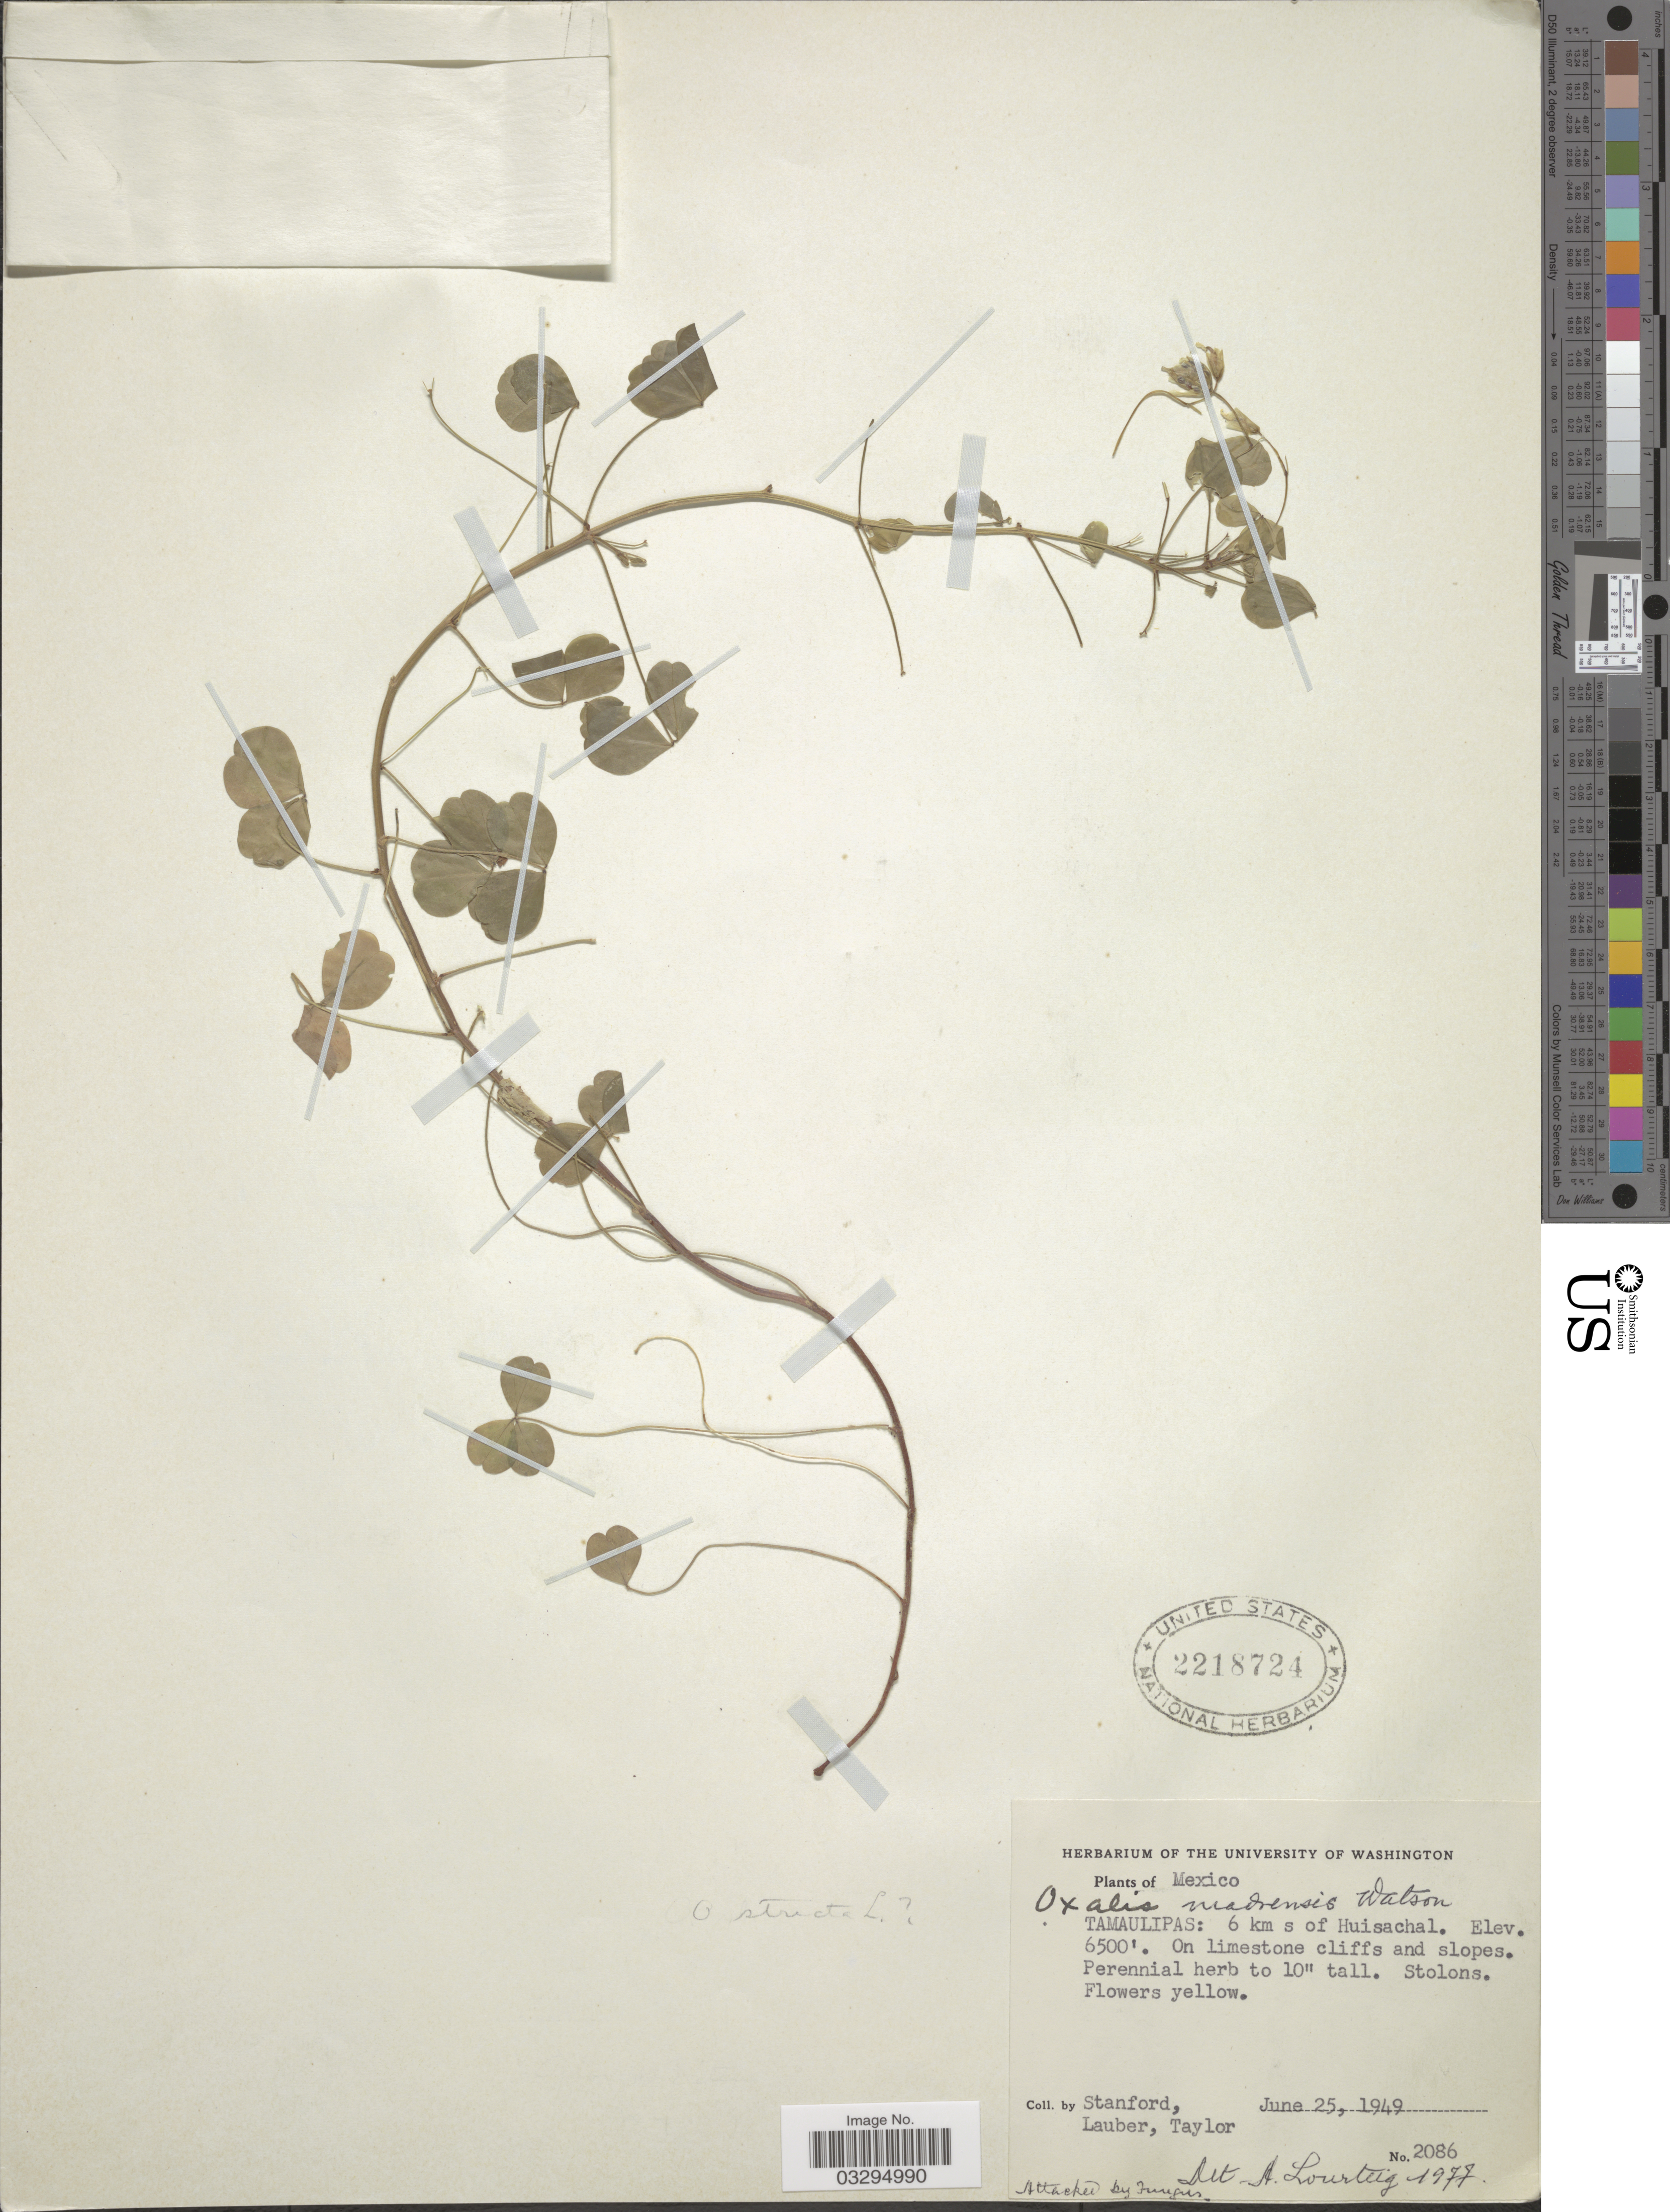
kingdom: Plantae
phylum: Tracheophyta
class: Magnoliopsida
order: Oxalidales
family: Oxalidaceae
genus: Oxalis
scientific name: Oxalis madrensis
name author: S. Watson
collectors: -. Stanford, Lauber, -- & -- Taylor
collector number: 2086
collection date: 1949-06-25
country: Mexico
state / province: Tamaulipas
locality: Tamaulipas: 6 km s of Huisachal.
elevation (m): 1981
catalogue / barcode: US 2218724